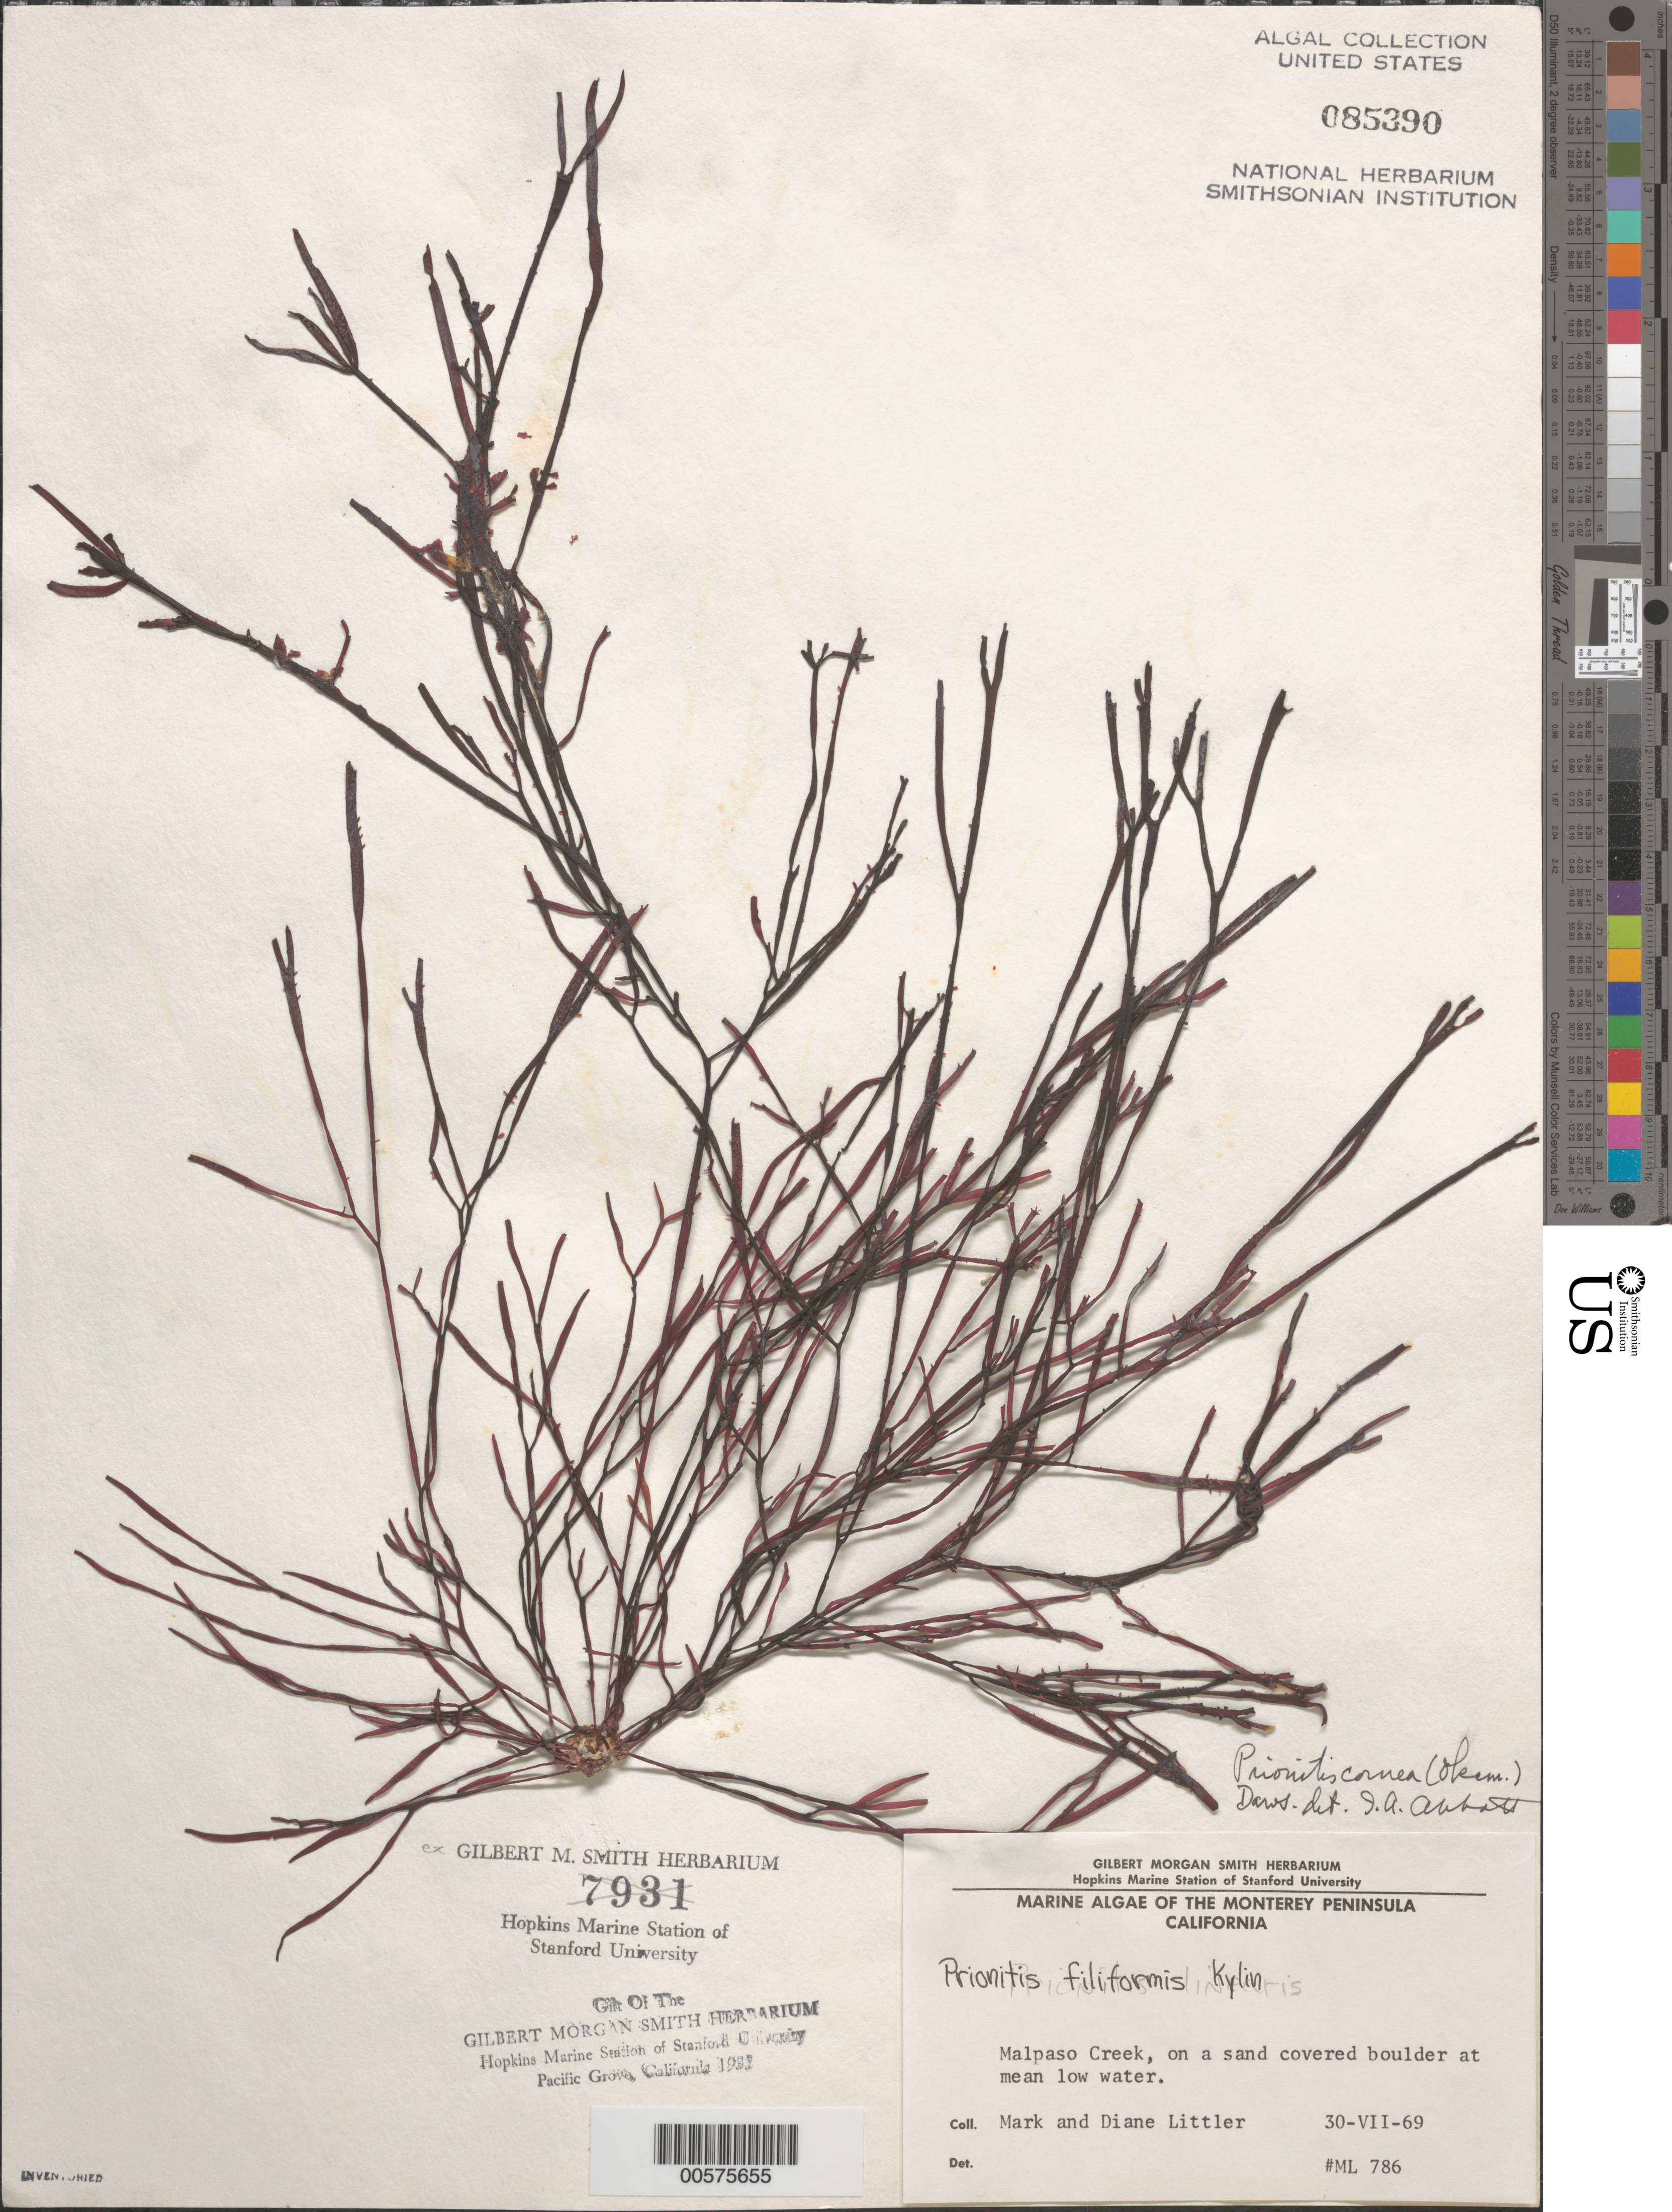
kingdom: Plantae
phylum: Rhodophyta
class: Florideophyceae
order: Halymeniales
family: Halymeniaceae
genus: Grateloupia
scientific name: Grateloupia cornea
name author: Okamura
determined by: Algae name updating Project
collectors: M. M. Littler & D. S. Littler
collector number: ML 786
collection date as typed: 30 Jul 1969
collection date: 1969-07-30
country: United States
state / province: California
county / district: Monterey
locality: Malpaso Creek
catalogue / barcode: US 85390